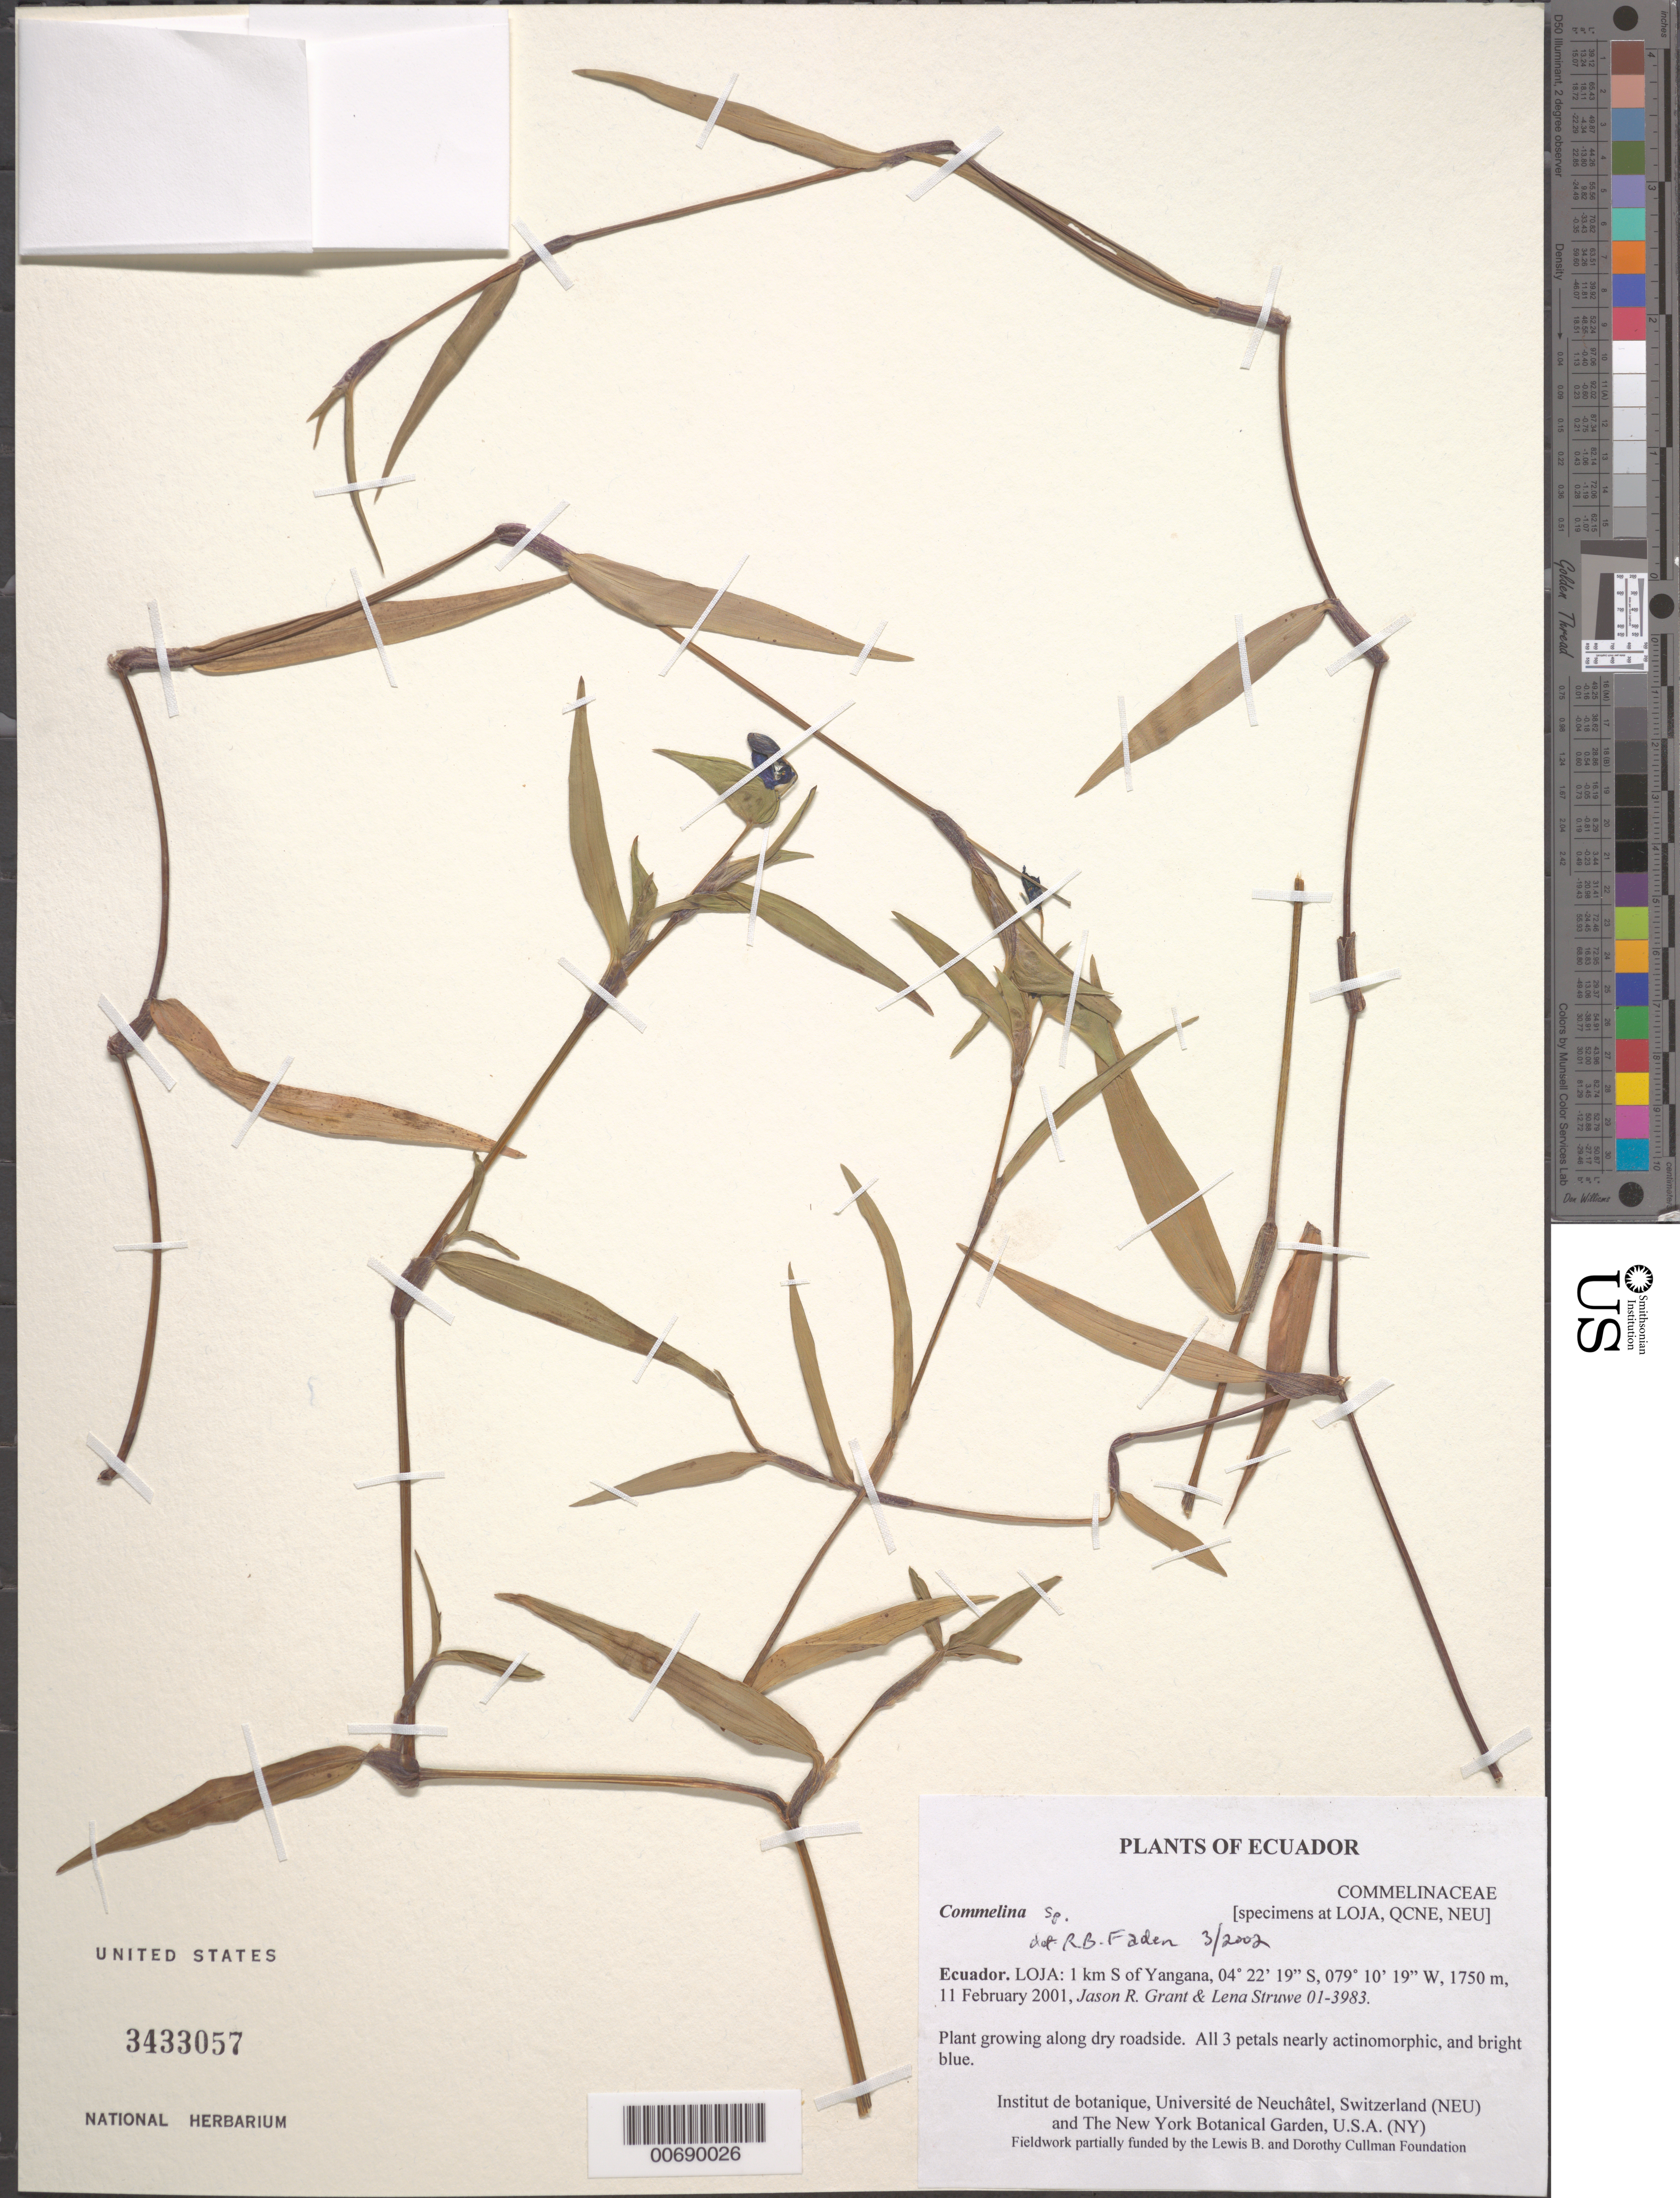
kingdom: Plantae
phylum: Tracheophyta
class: Liliopsida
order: Commelinales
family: Commelinaceae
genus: Commelina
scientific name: Commelina tuberosa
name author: L.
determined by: Grant, J.; Pellegrini, M. G.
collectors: J. R. Grant & L. Struwe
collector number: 01-3983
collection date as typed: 11 Feb 2001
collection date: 2001-02-11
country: Ecuador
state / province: Loja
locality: S of Yangana.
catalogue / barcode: US 3433057